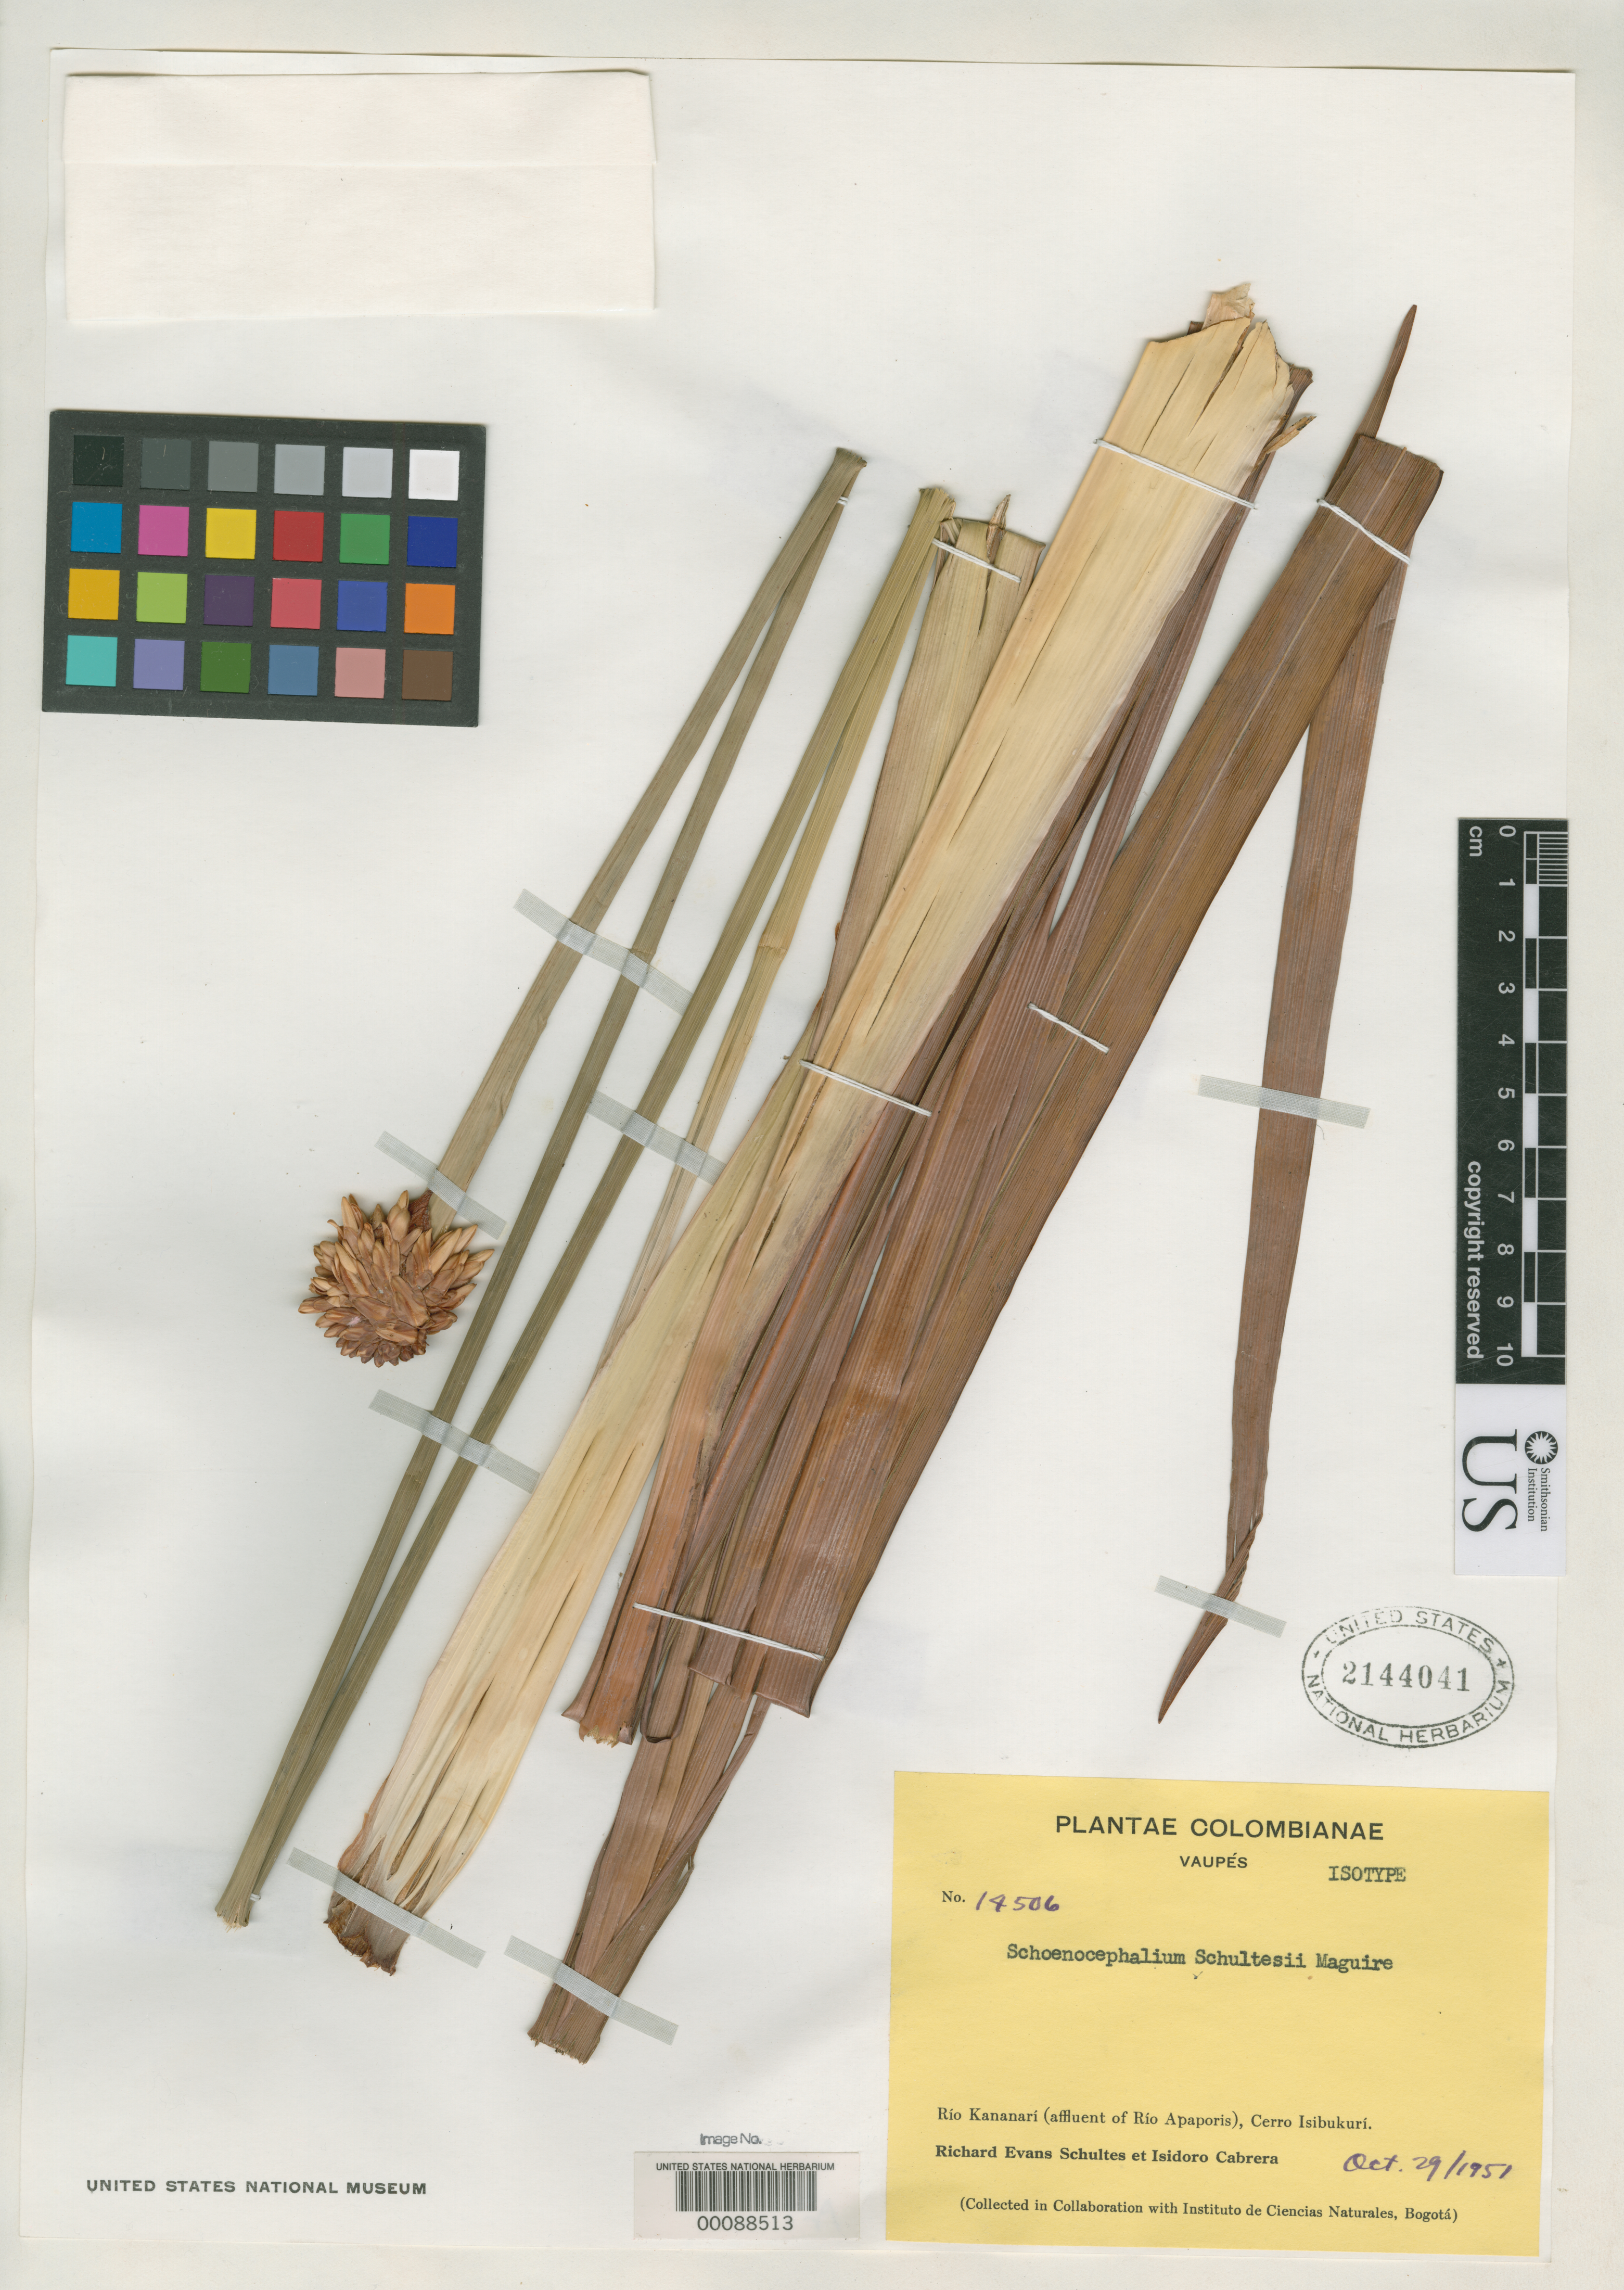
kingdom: Plantae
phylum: Tracheophyta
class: Liliopsida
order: Poales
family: Rapateaceae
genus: Schoenocephalium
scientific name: Schoenocephalium schultesii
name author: Maguire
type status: Isotype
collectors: R. E. Schultes & I. Cabrera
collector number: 14506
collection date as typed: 29 Oct 1951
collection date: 1951-10-29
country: Colombia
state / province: Vaupés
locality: Rio Kananari, Cerro Isibukuri.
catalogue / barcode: US 2144041